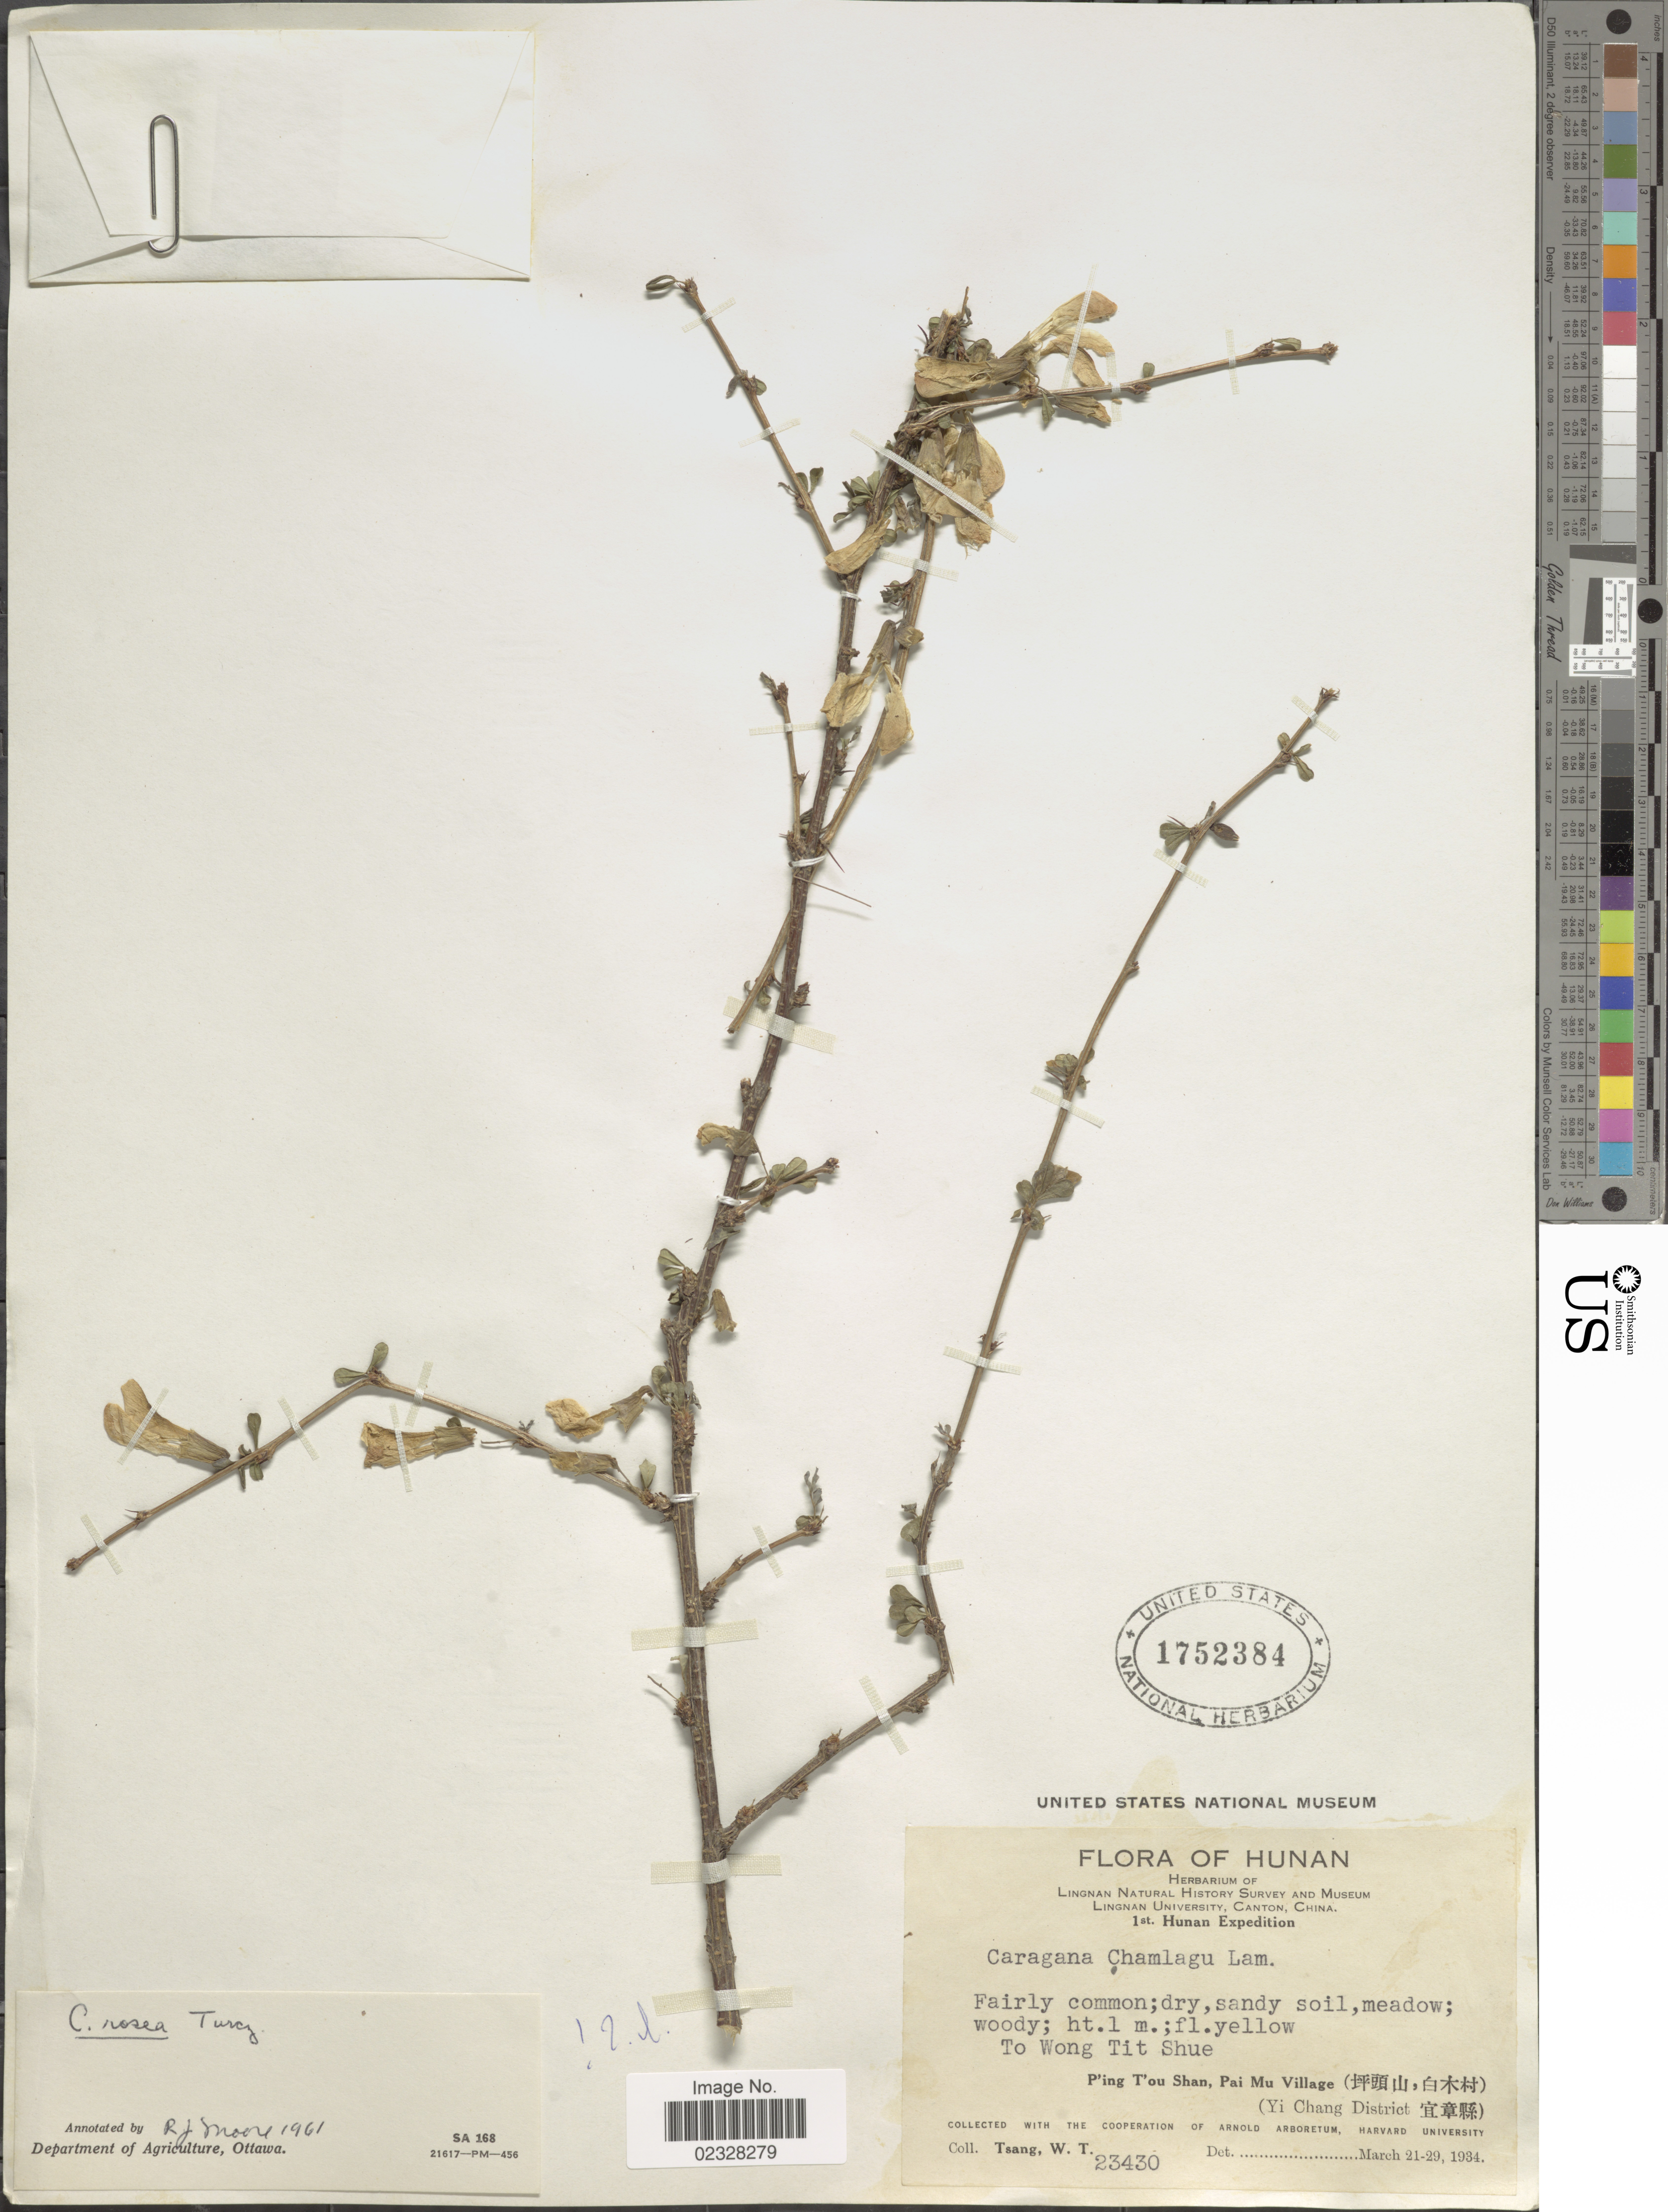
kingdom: Plantae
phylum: Tracheophyta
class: Magnoliopsida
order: Fabales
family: Fabaceae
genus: Caragana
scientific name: Caragana rosea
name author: Maxim.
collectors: W. T. Tsang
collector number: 23430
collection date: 1934-03-21/1934-03-29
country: China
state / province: Hunan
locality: To Wong Tit Shue, P'ing T'ou Shan, Pai Mu Village (Yi Chang District).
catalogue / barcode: US 1752384